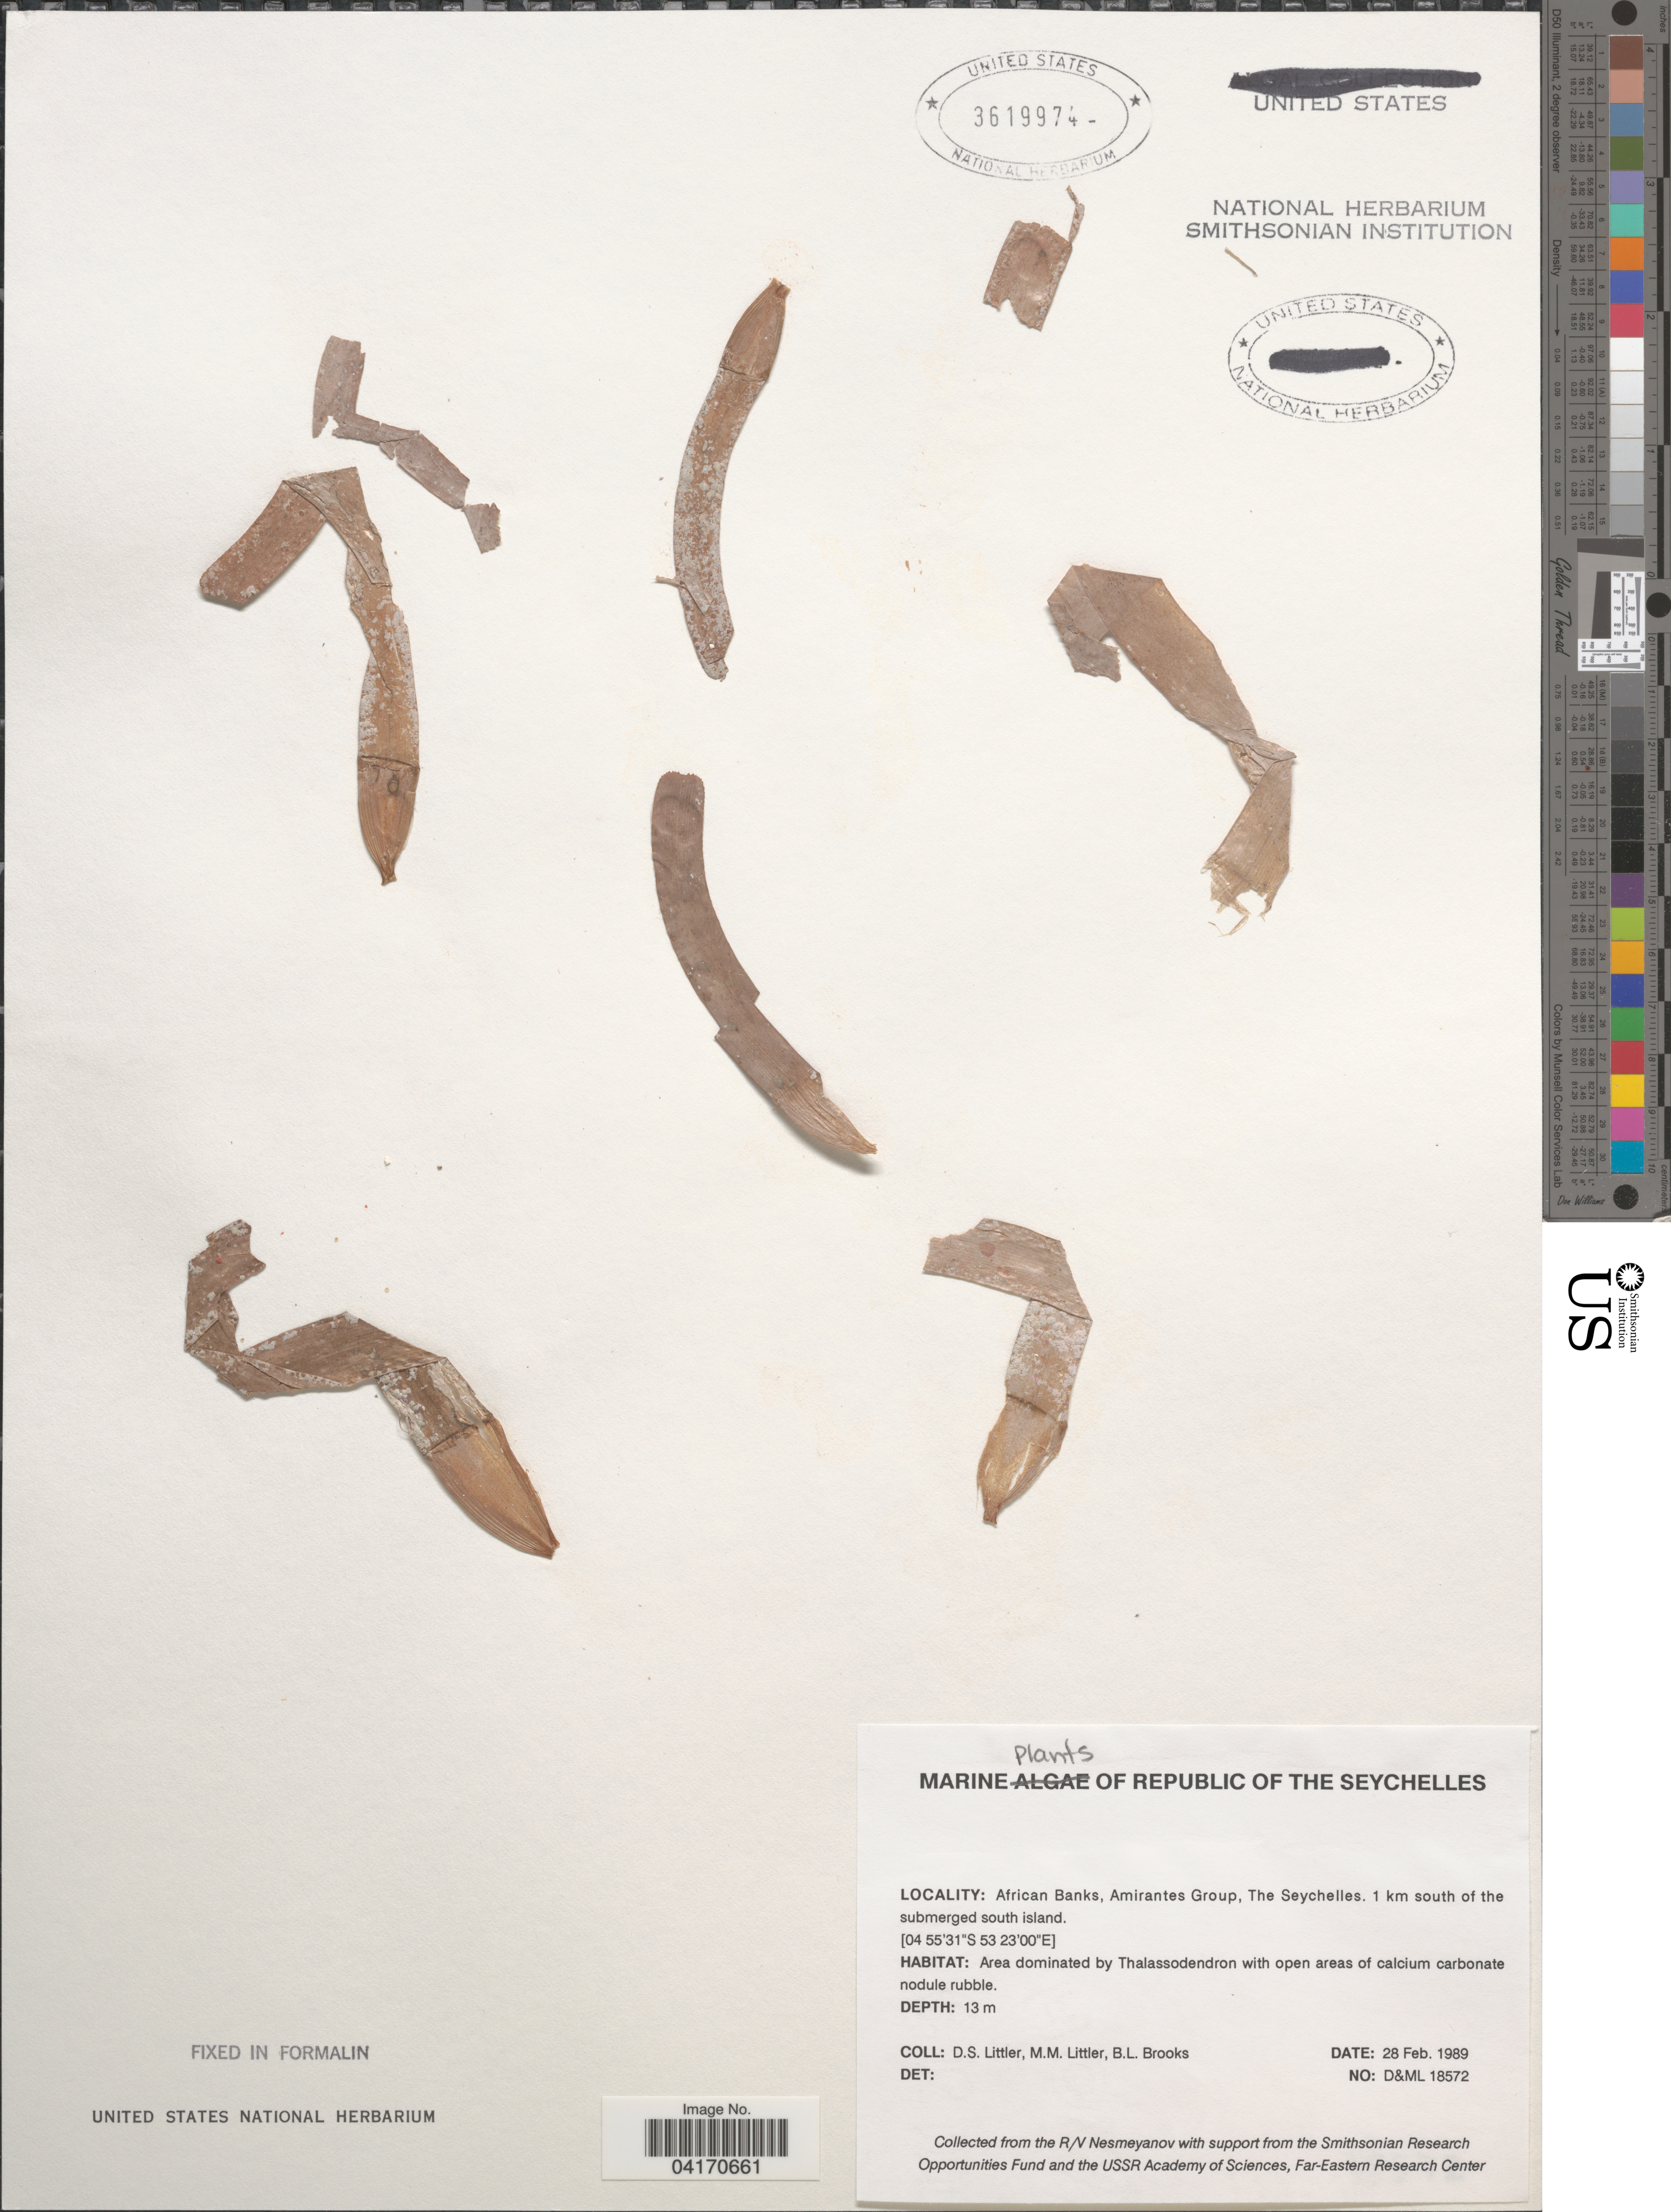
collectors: D. S. Littler & B. Brooks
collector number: D&ML 18572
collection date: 1989-02-28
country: Seychelles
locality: Republic of the Seychelles. African Banks, Amirantes Group, The Seychelles. 1 km south of the submerged south island.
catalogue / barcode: US 3619974